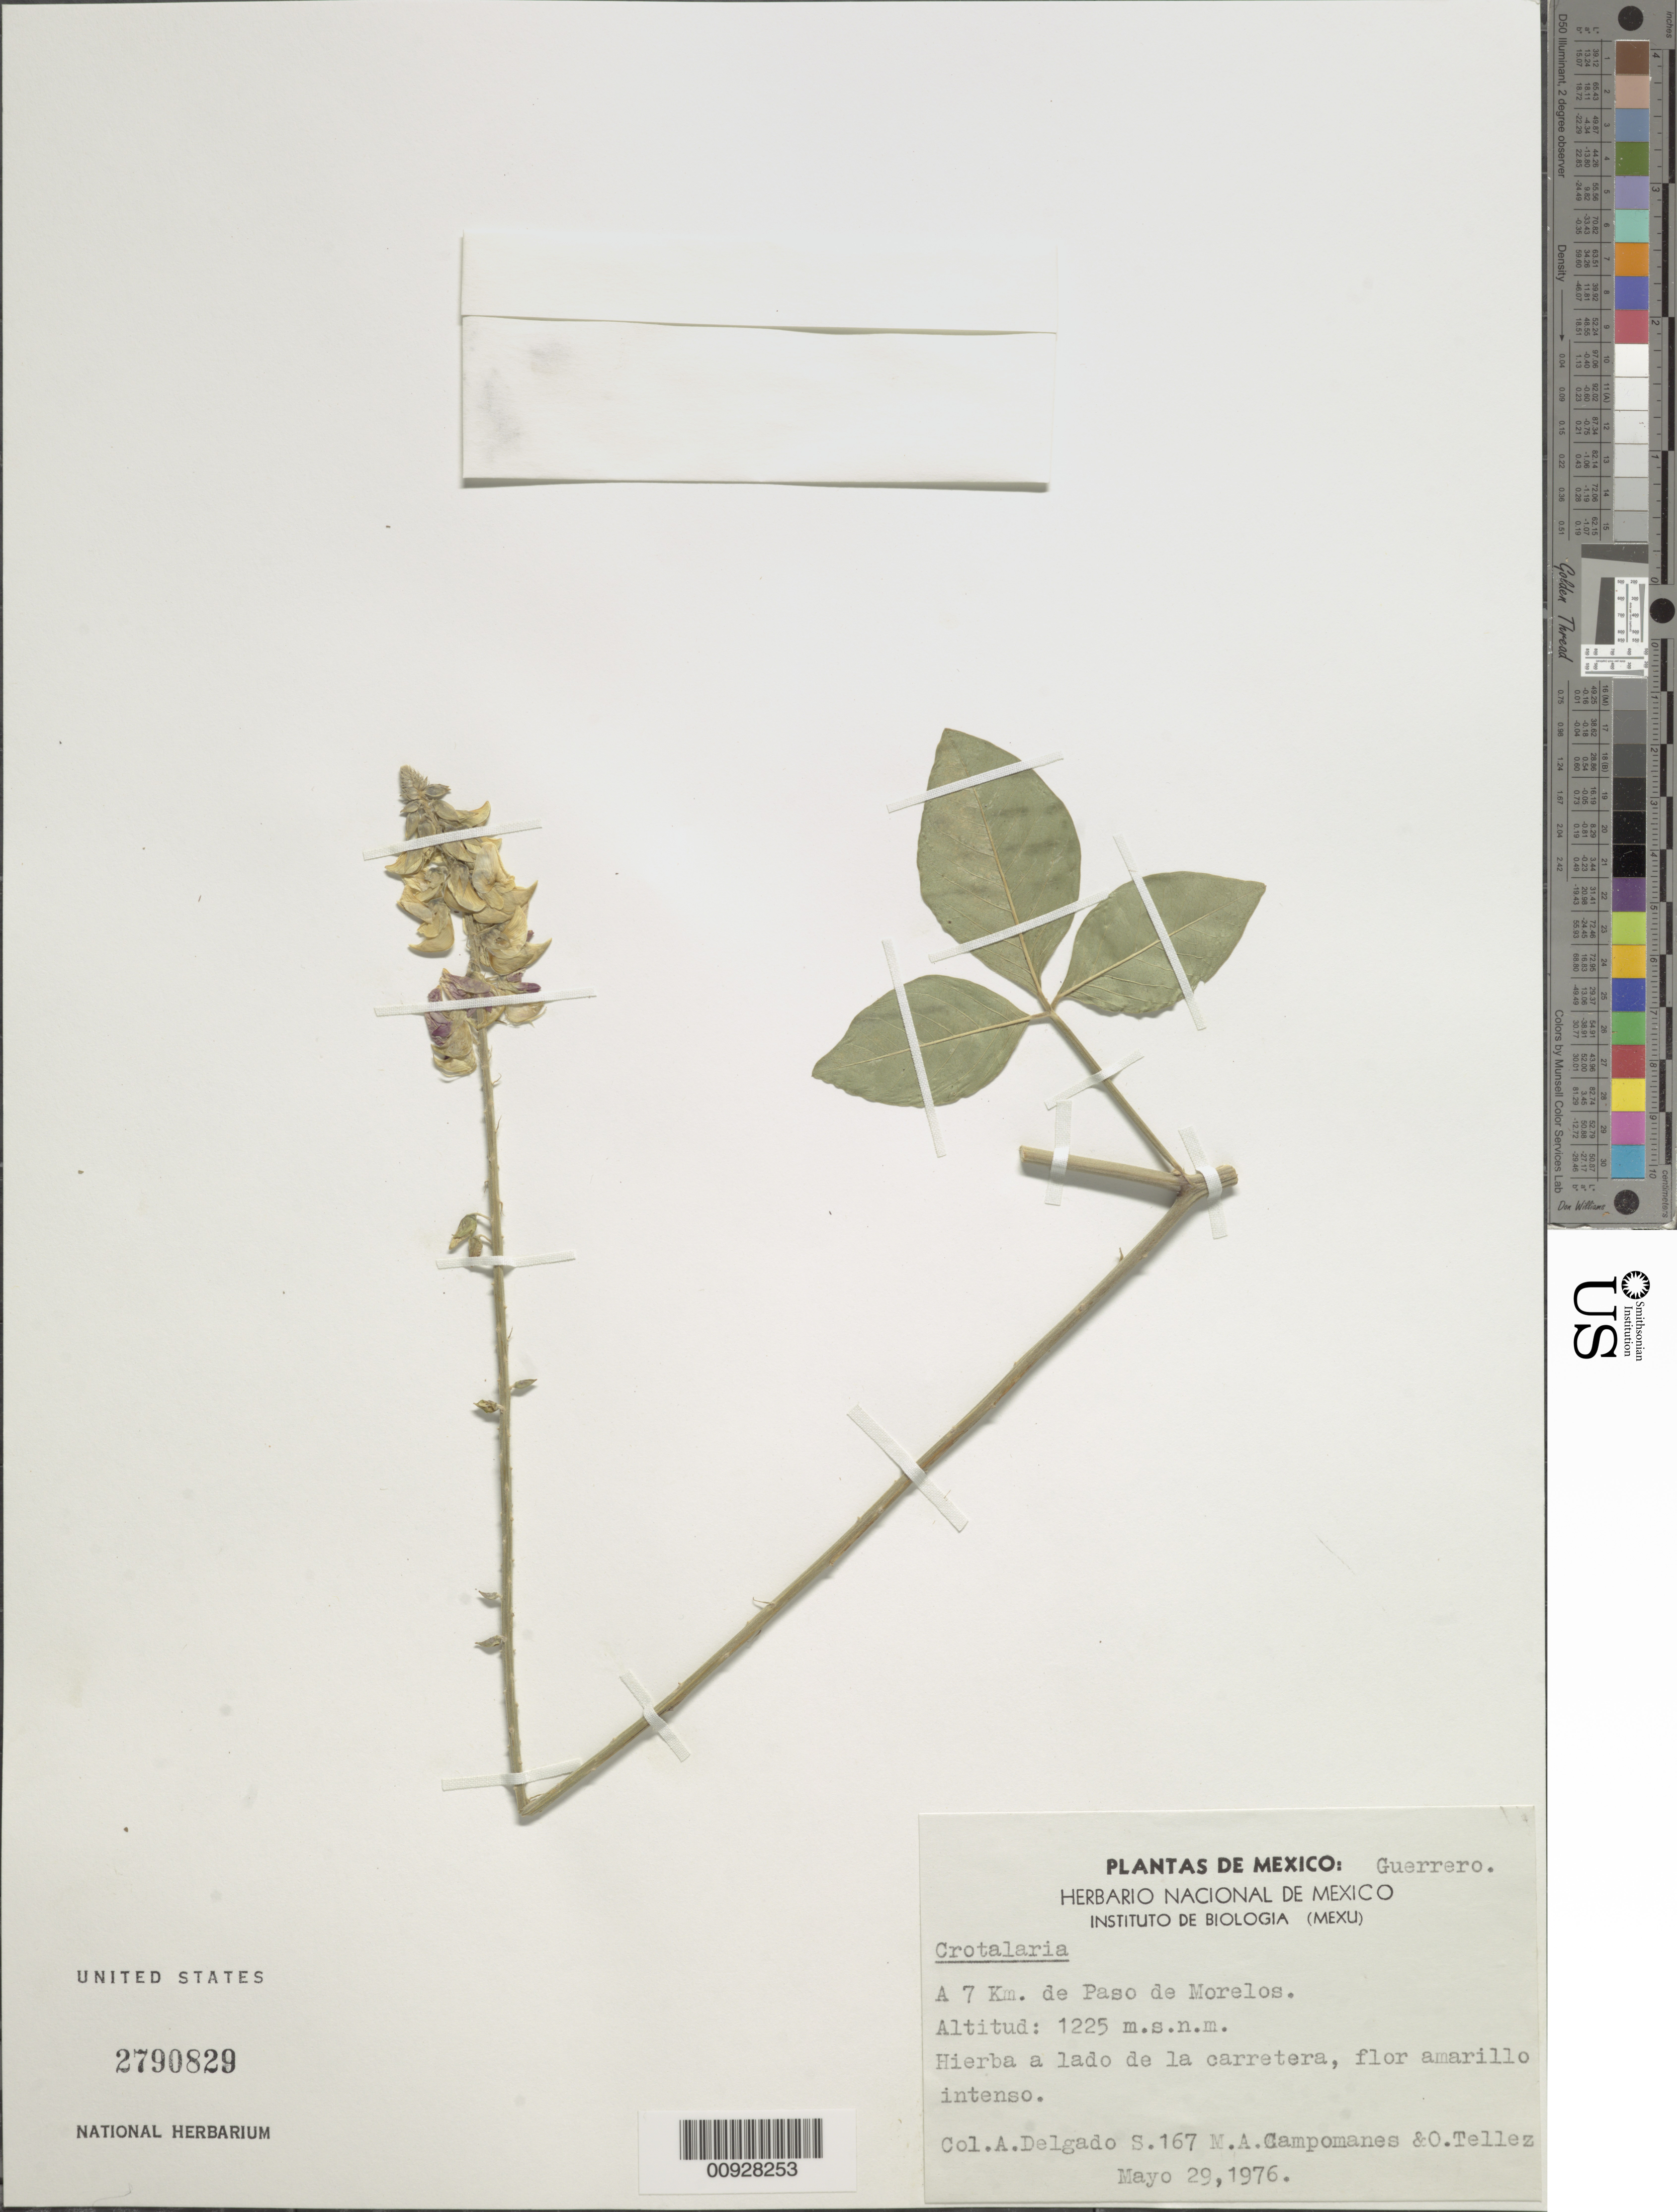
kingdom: Plantae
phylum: Tracheophyta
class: Magnoliopsida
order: Fabales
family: Fabaceae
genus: Crotalaria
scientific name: Crotalaria sp.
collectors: A. Delgado S., M. Campomanes & O. Téllez V.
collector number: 167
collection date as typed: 29 May 1976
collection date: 1976-05-29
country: Mexico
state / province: Guerrero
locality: A 7 km. de Paso de Morelos.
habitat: A lado de la carretera.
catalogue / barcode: US 2790829